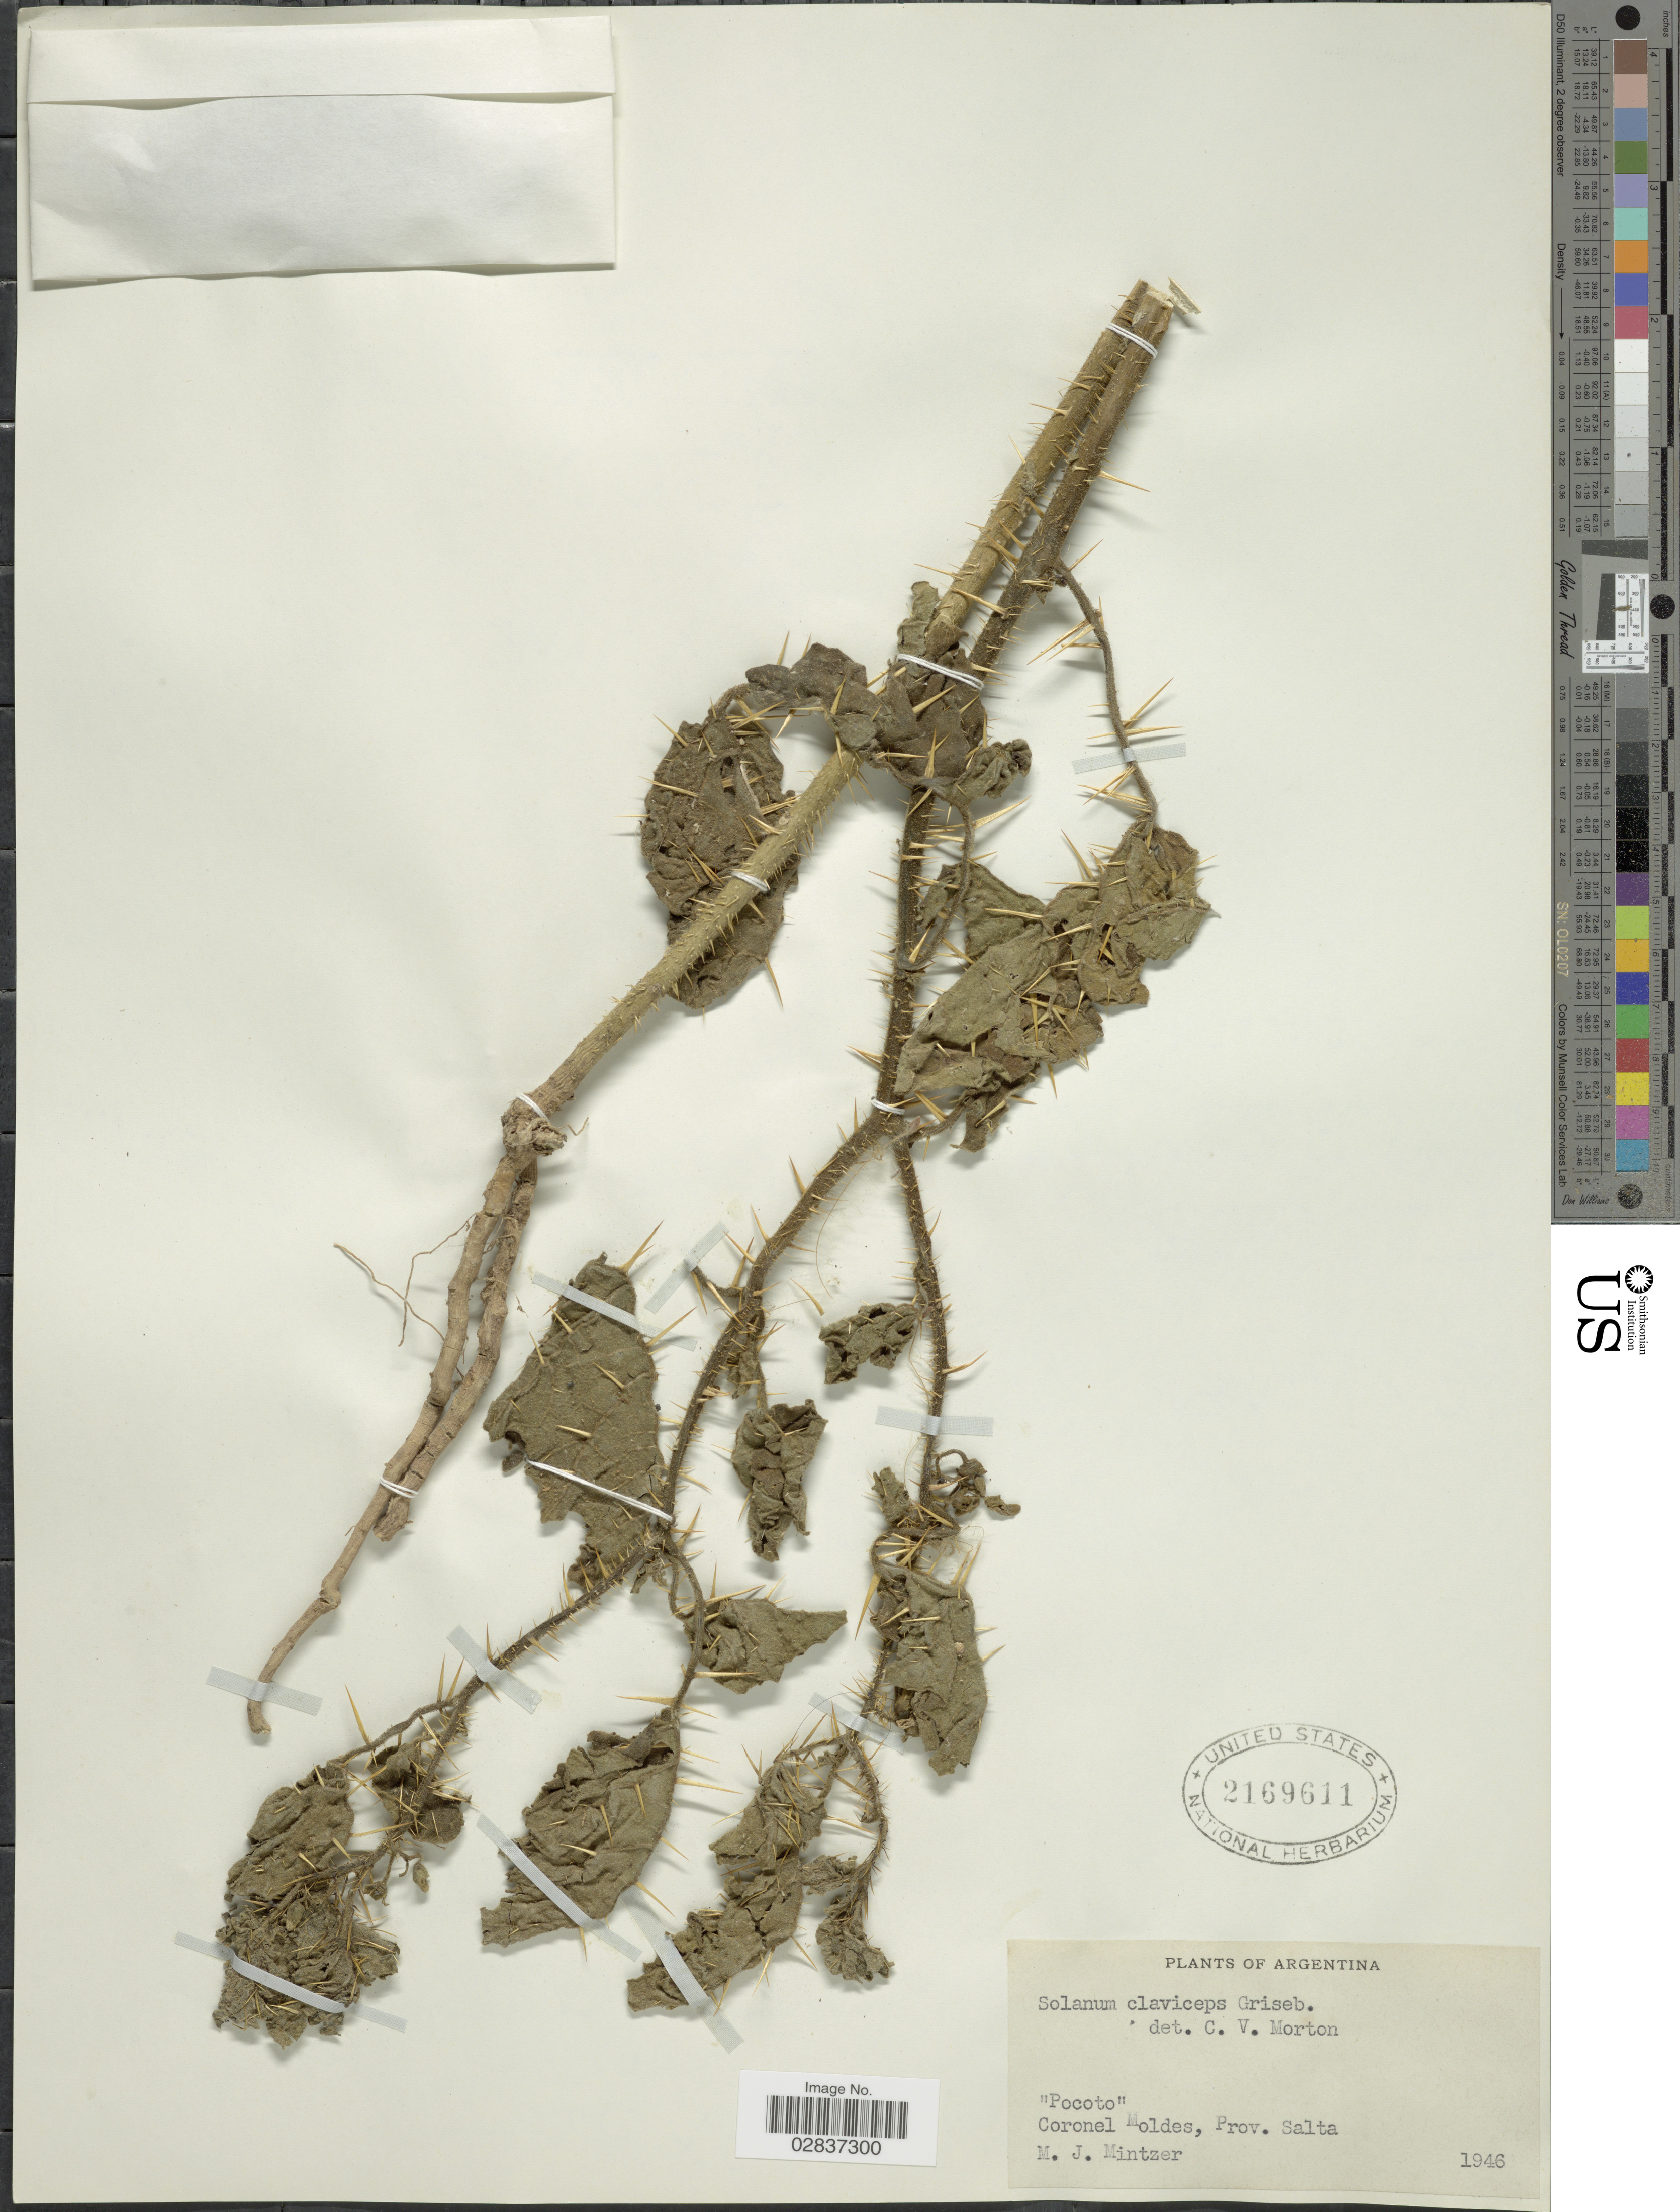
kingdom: Plantae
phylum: Tracheophyta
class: Magnoliopsida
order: Solanales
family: Solanaceae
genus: Solanum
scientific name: Solanum claviceps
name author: Griseb.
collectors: M. Mintzer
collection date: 1946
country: Argentina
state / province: Salta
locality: Pocoto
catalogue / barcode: US 2169611